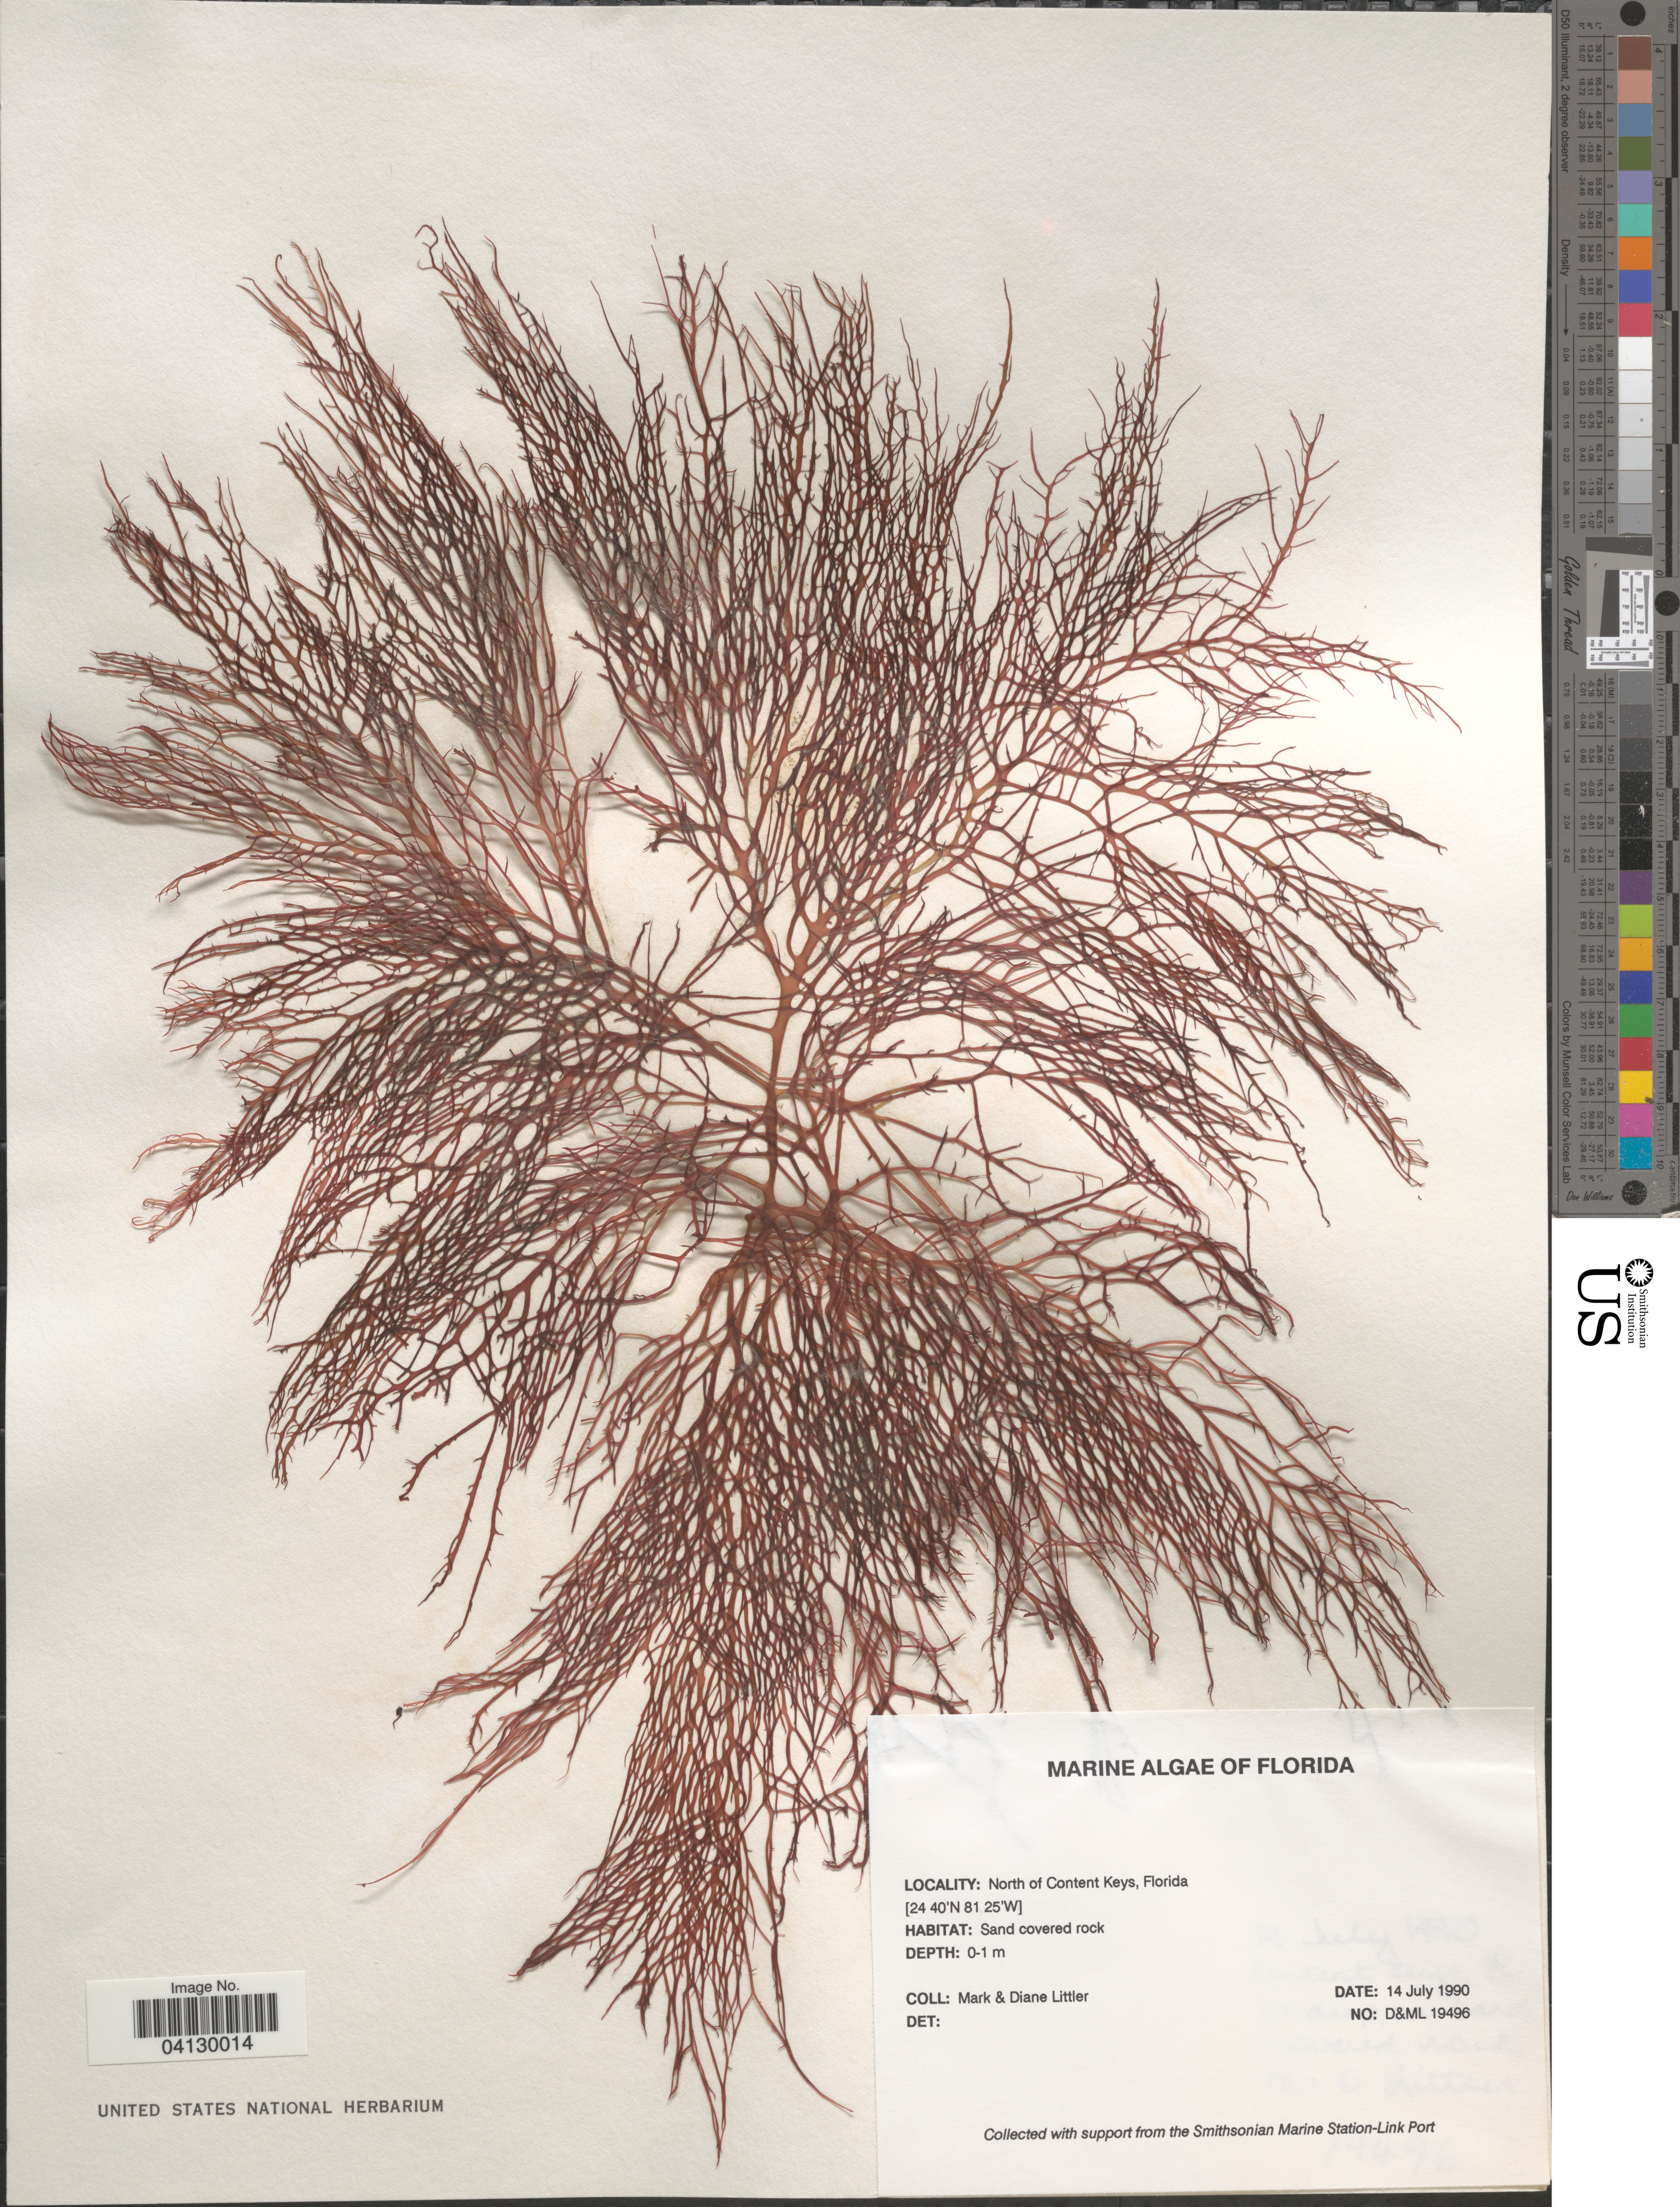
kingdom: Plantae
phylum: Rhodophyta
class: Florideophyceae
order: Gigartinales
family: Solieriaceae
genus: Agardhiella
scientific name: Agardhiella ramosissima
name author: (Harv.) Kylin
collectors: M. Littler & D. S. Littler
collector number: D&ML 19496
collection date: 1990-07-14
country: United States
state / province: Florida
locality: North of Content Keys.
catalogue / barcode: US 222888